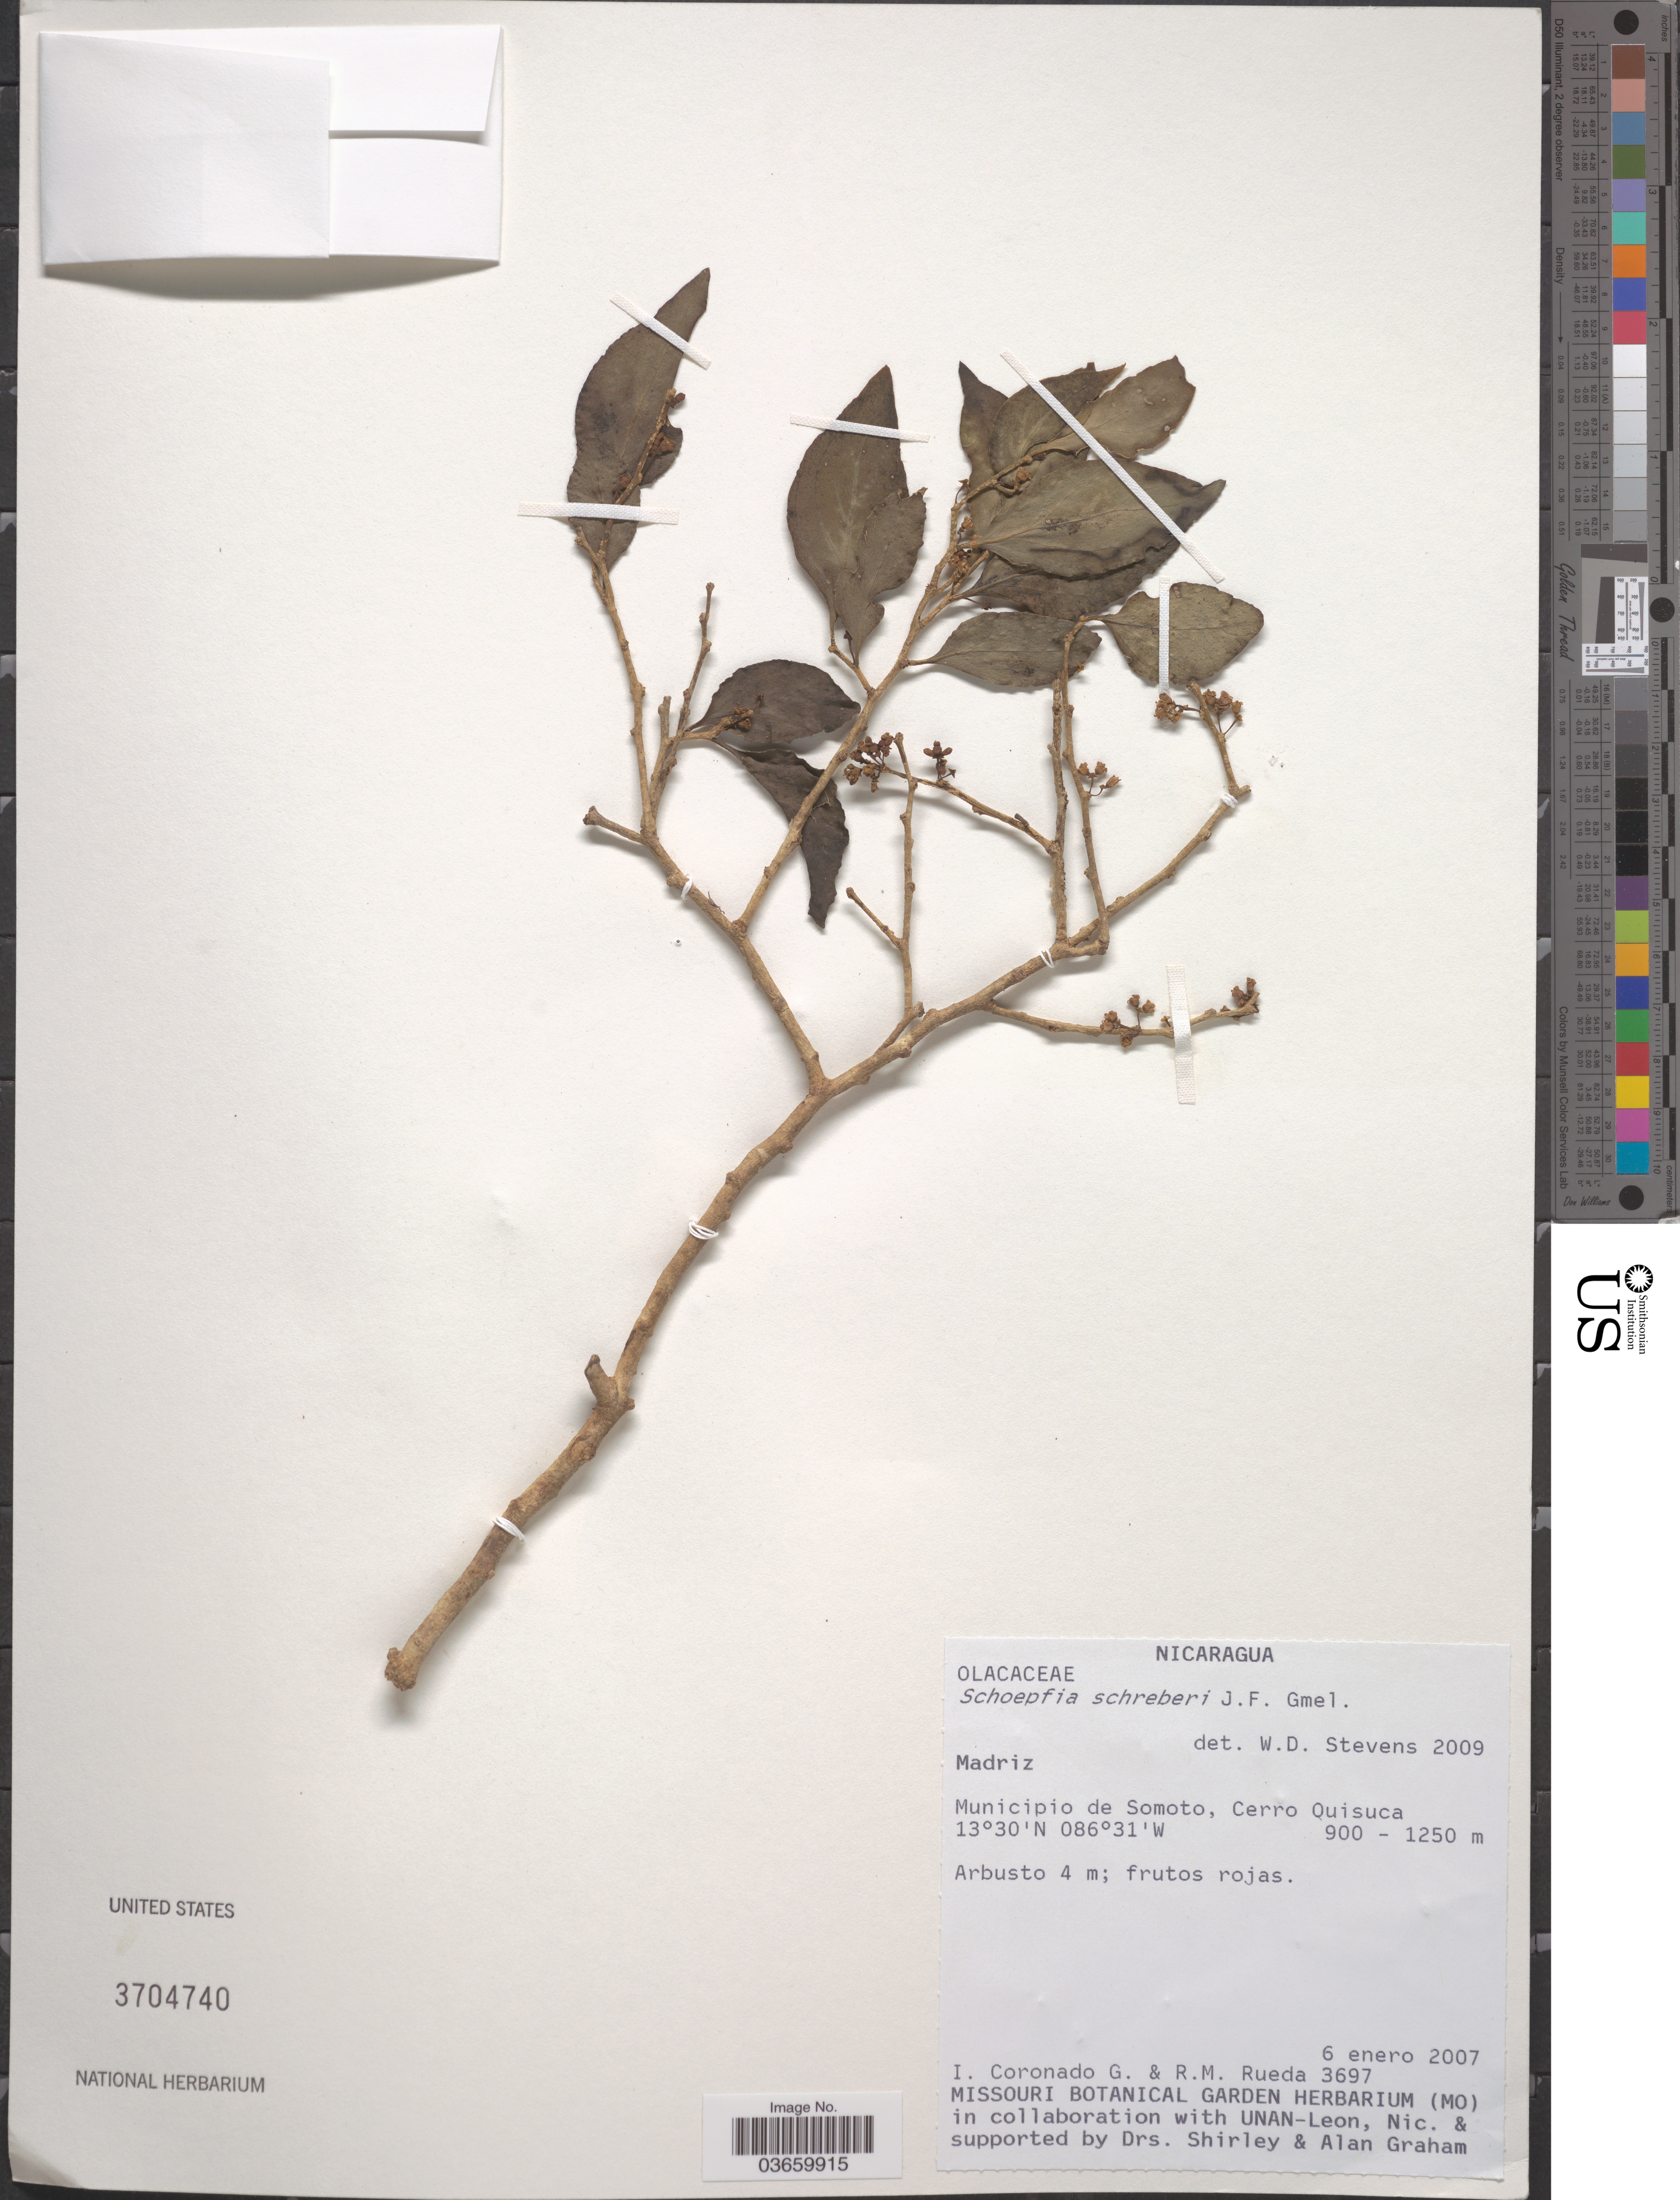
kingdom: Plantae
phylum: Tracheophyta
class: Magnoliopsida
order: Santalales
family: Schoepfiaceae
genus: Schoepfia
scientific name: Schoepfia schreberi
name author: J.F. Gmel.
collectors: I. Coronado & R. Rueda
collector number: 3697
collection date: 2007-01-06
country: Nicaragua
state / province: Madriz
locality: Municipio de Somoto, Cerro Quisuca.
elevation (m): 900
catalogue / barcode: US 3704740